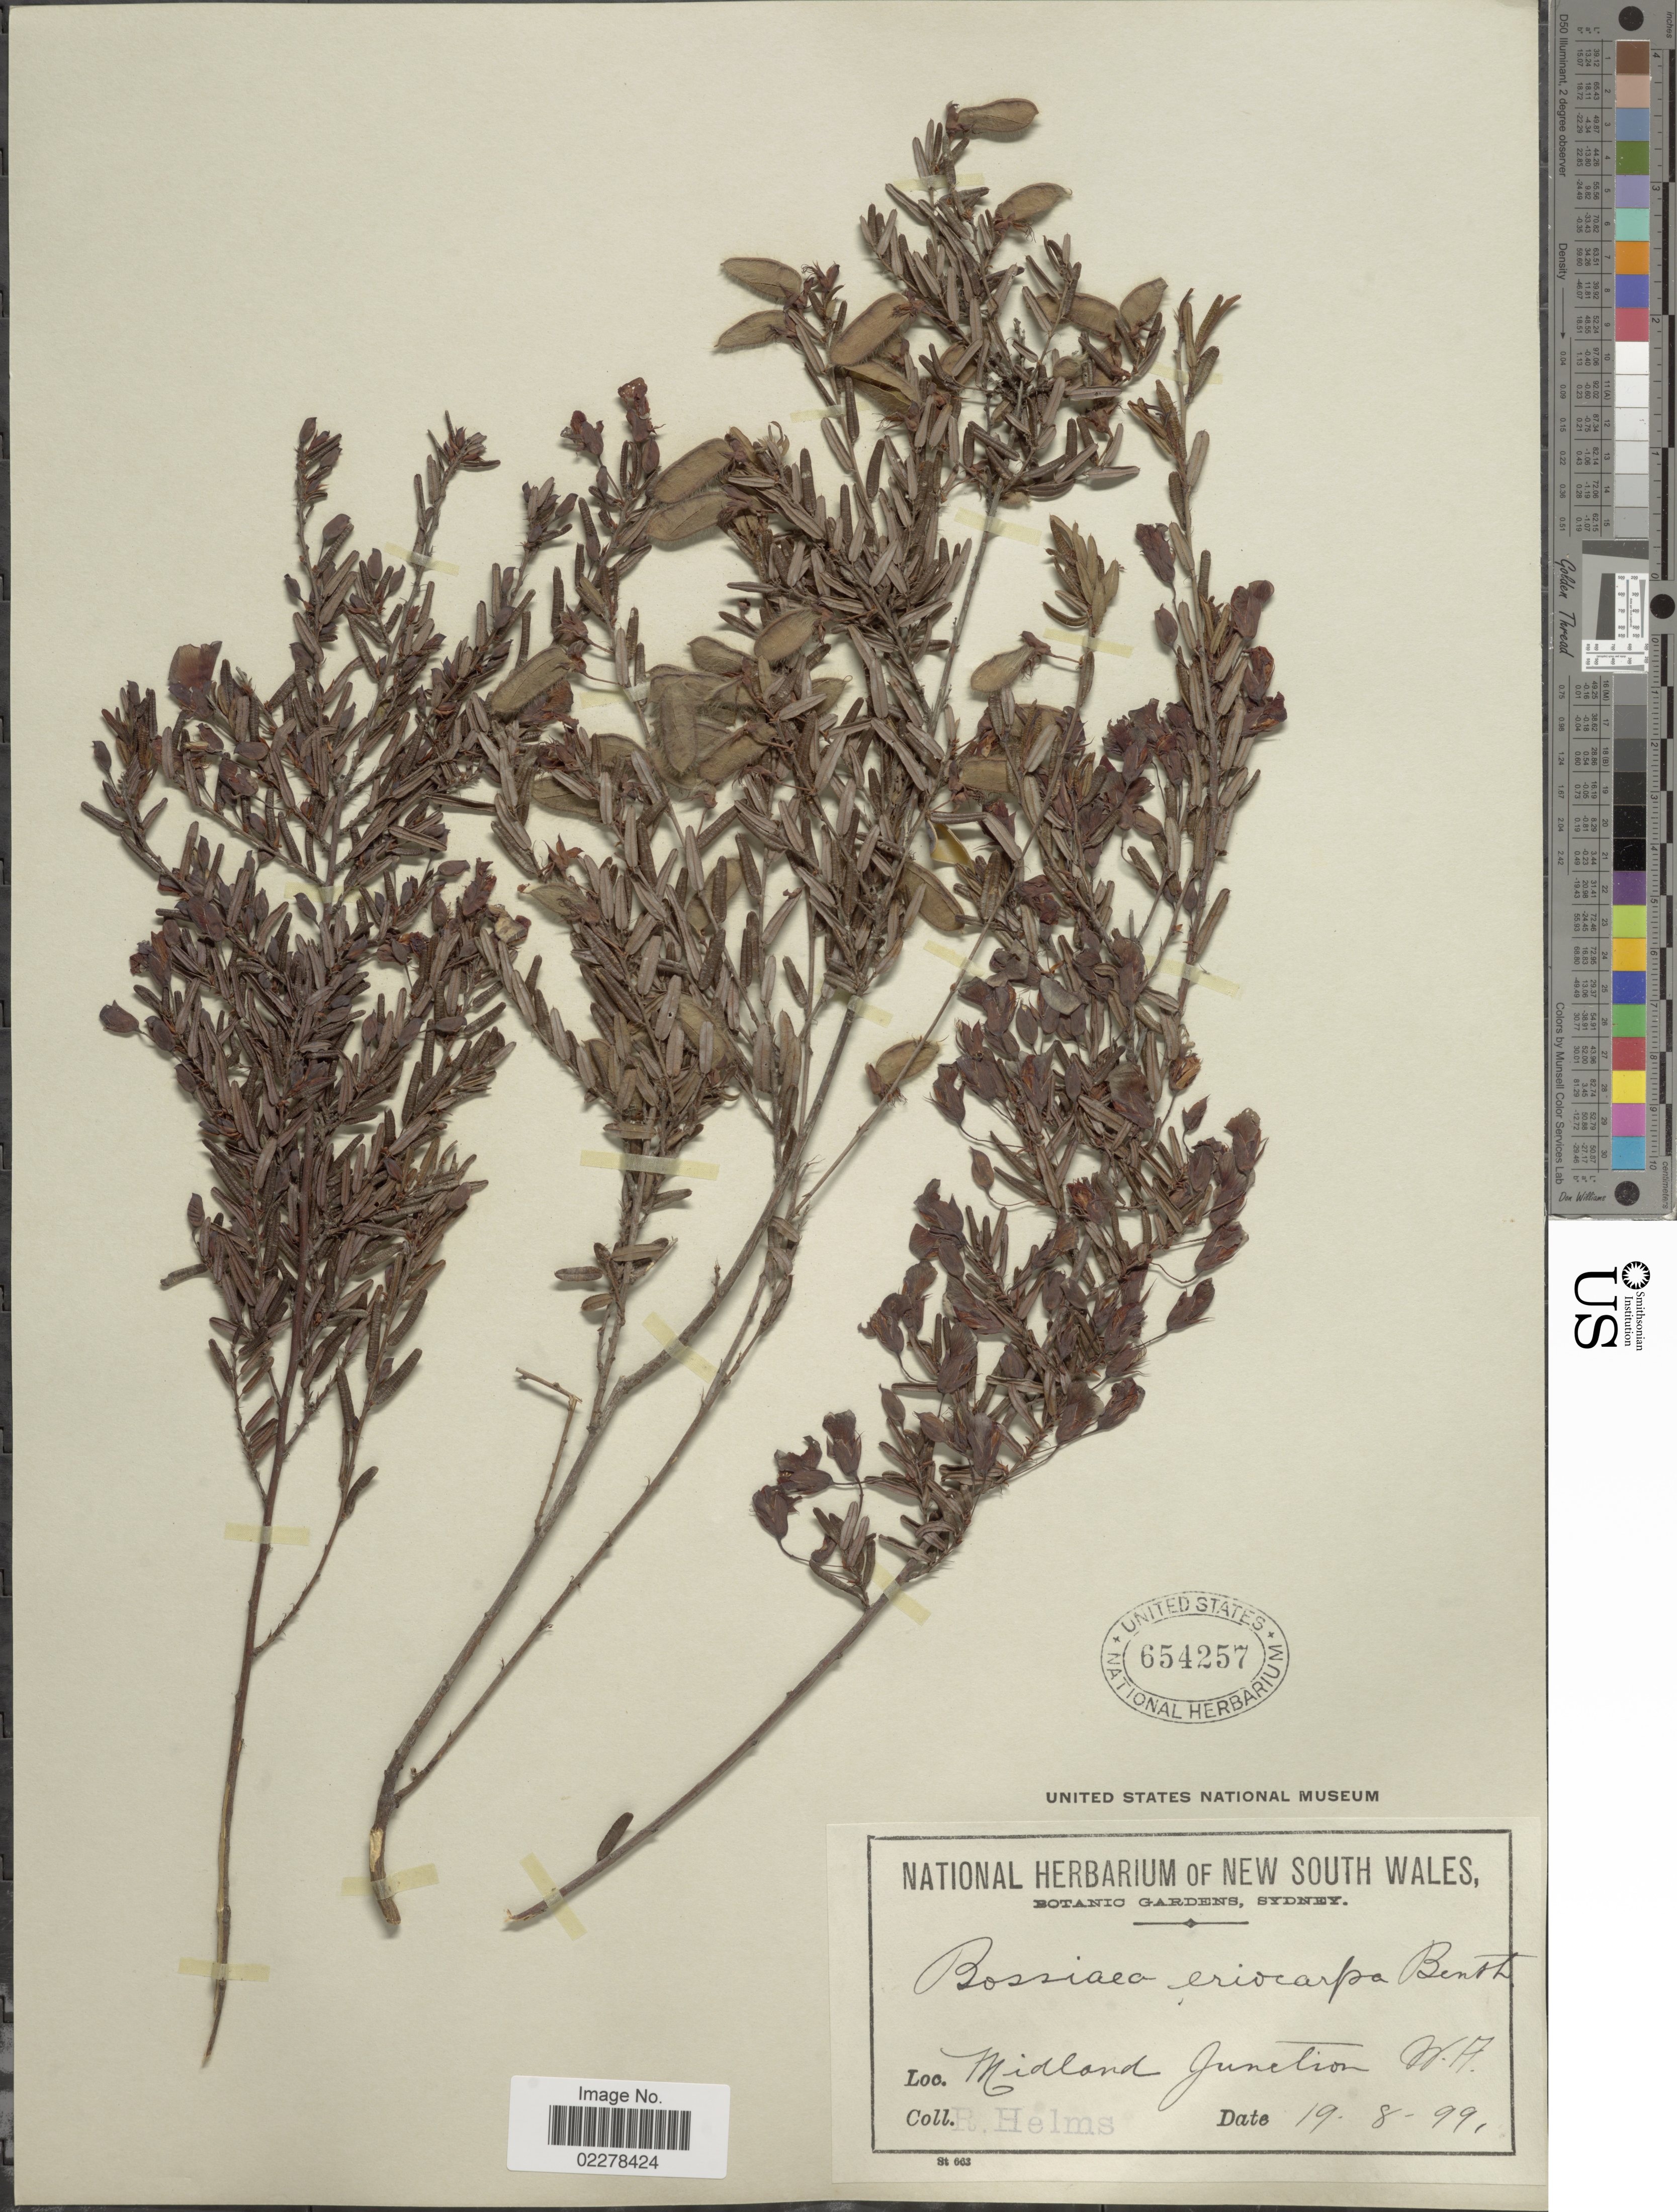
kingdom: Plantae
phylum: Tracheophyta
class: Magnoliopsida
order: Fabales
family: Fabaceae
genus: Bossiaea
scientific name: Bossiaea eriocarpa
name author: Benth.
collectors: R. Helms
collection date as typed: Transcribed d/m/y: 19/8/99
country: Australia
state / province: Western Australia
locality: Midland Junction. W.A.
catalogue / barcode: US 654257